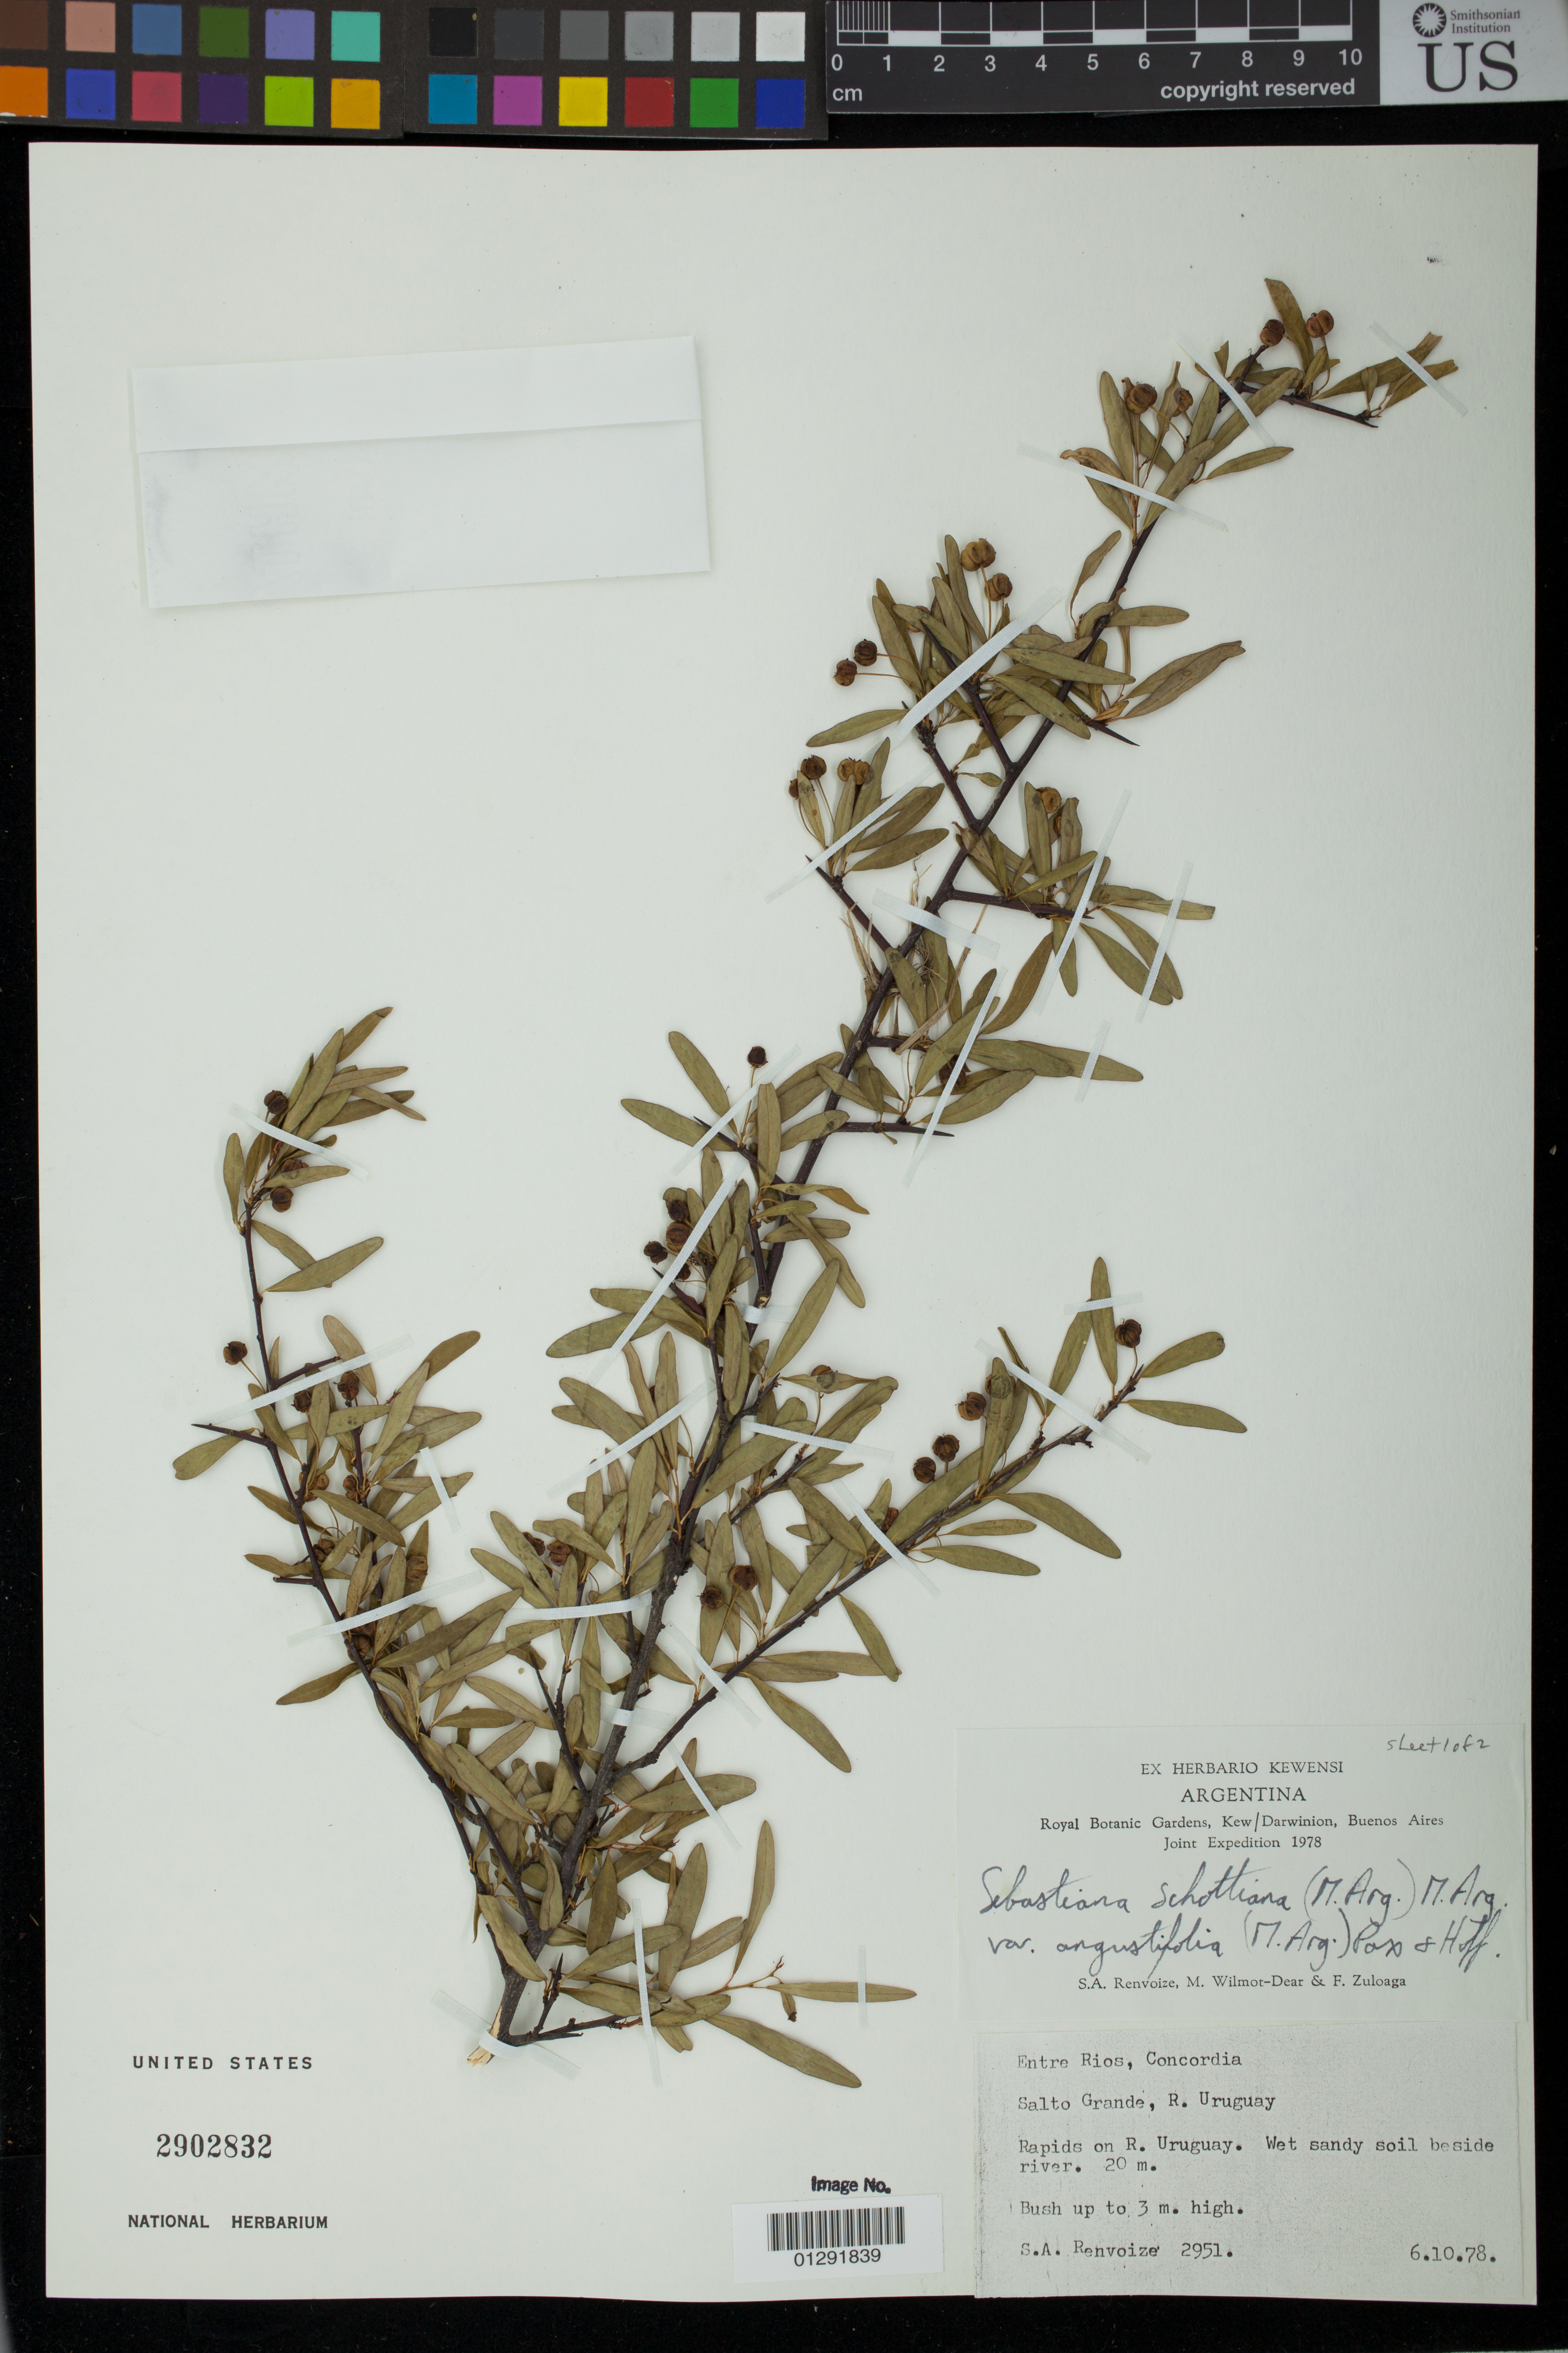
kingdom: Plantae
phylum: Tracheophyta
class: Magnoliopsida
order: Malpighiales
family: Euphorbiaceae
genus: Sebastiania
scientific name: Sebastiania schottiana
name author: (Müll. Arg.) Müll. Arg.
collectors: S. A. Renvoize, M. Wilmot-Dear & F. Zuloaga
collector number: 2951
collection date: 1978-10-06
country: Argentina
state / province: Entre Rios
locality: Entre Rios, Concordia. Salto Grande, R. Uruguay. Rapids on R. Uruguay.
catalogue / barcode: US 2902832